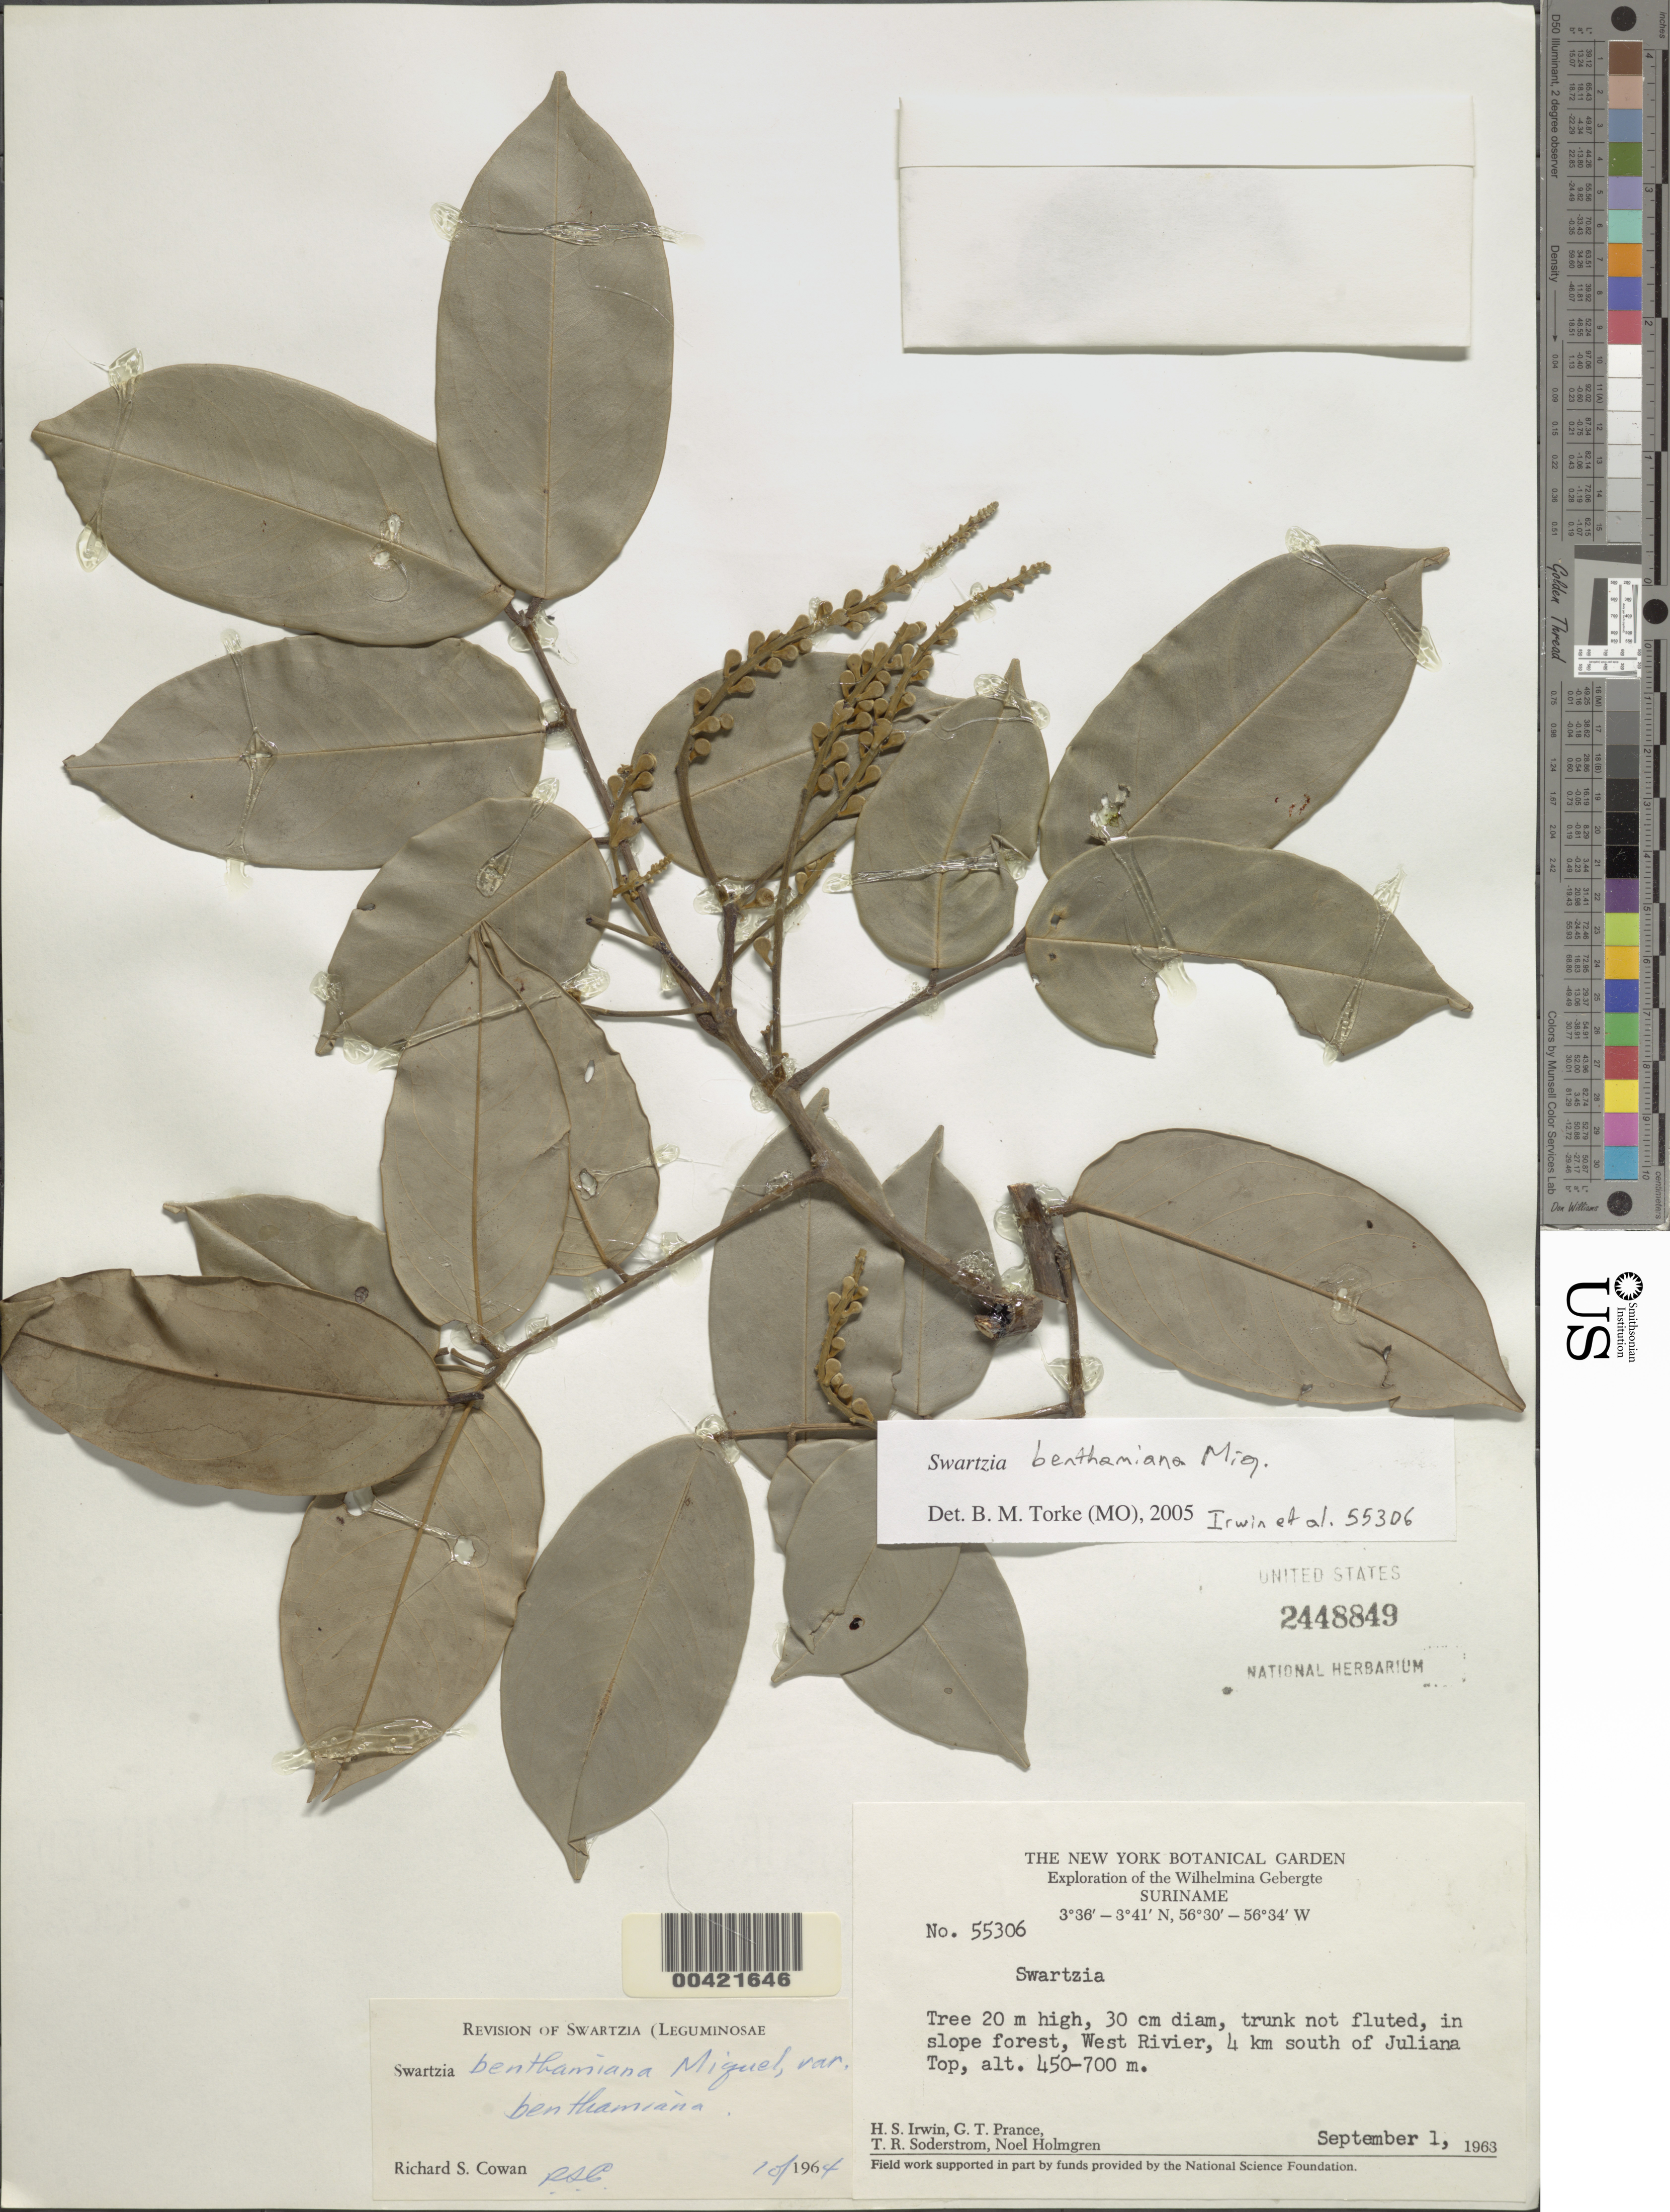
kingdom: Plantae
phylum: Tracheophyta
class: Magnoliopsida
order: Fabales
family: Fabaceae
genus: Swartzia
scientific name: Swartzia benthamiana var. benthamiana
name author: Miq.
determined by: Cowan, R. S.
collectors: H. Irwin, G. T. Prance, T. R. Soderstrom & N. H. Holmgren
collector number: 55306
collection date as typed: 01 Sep 1963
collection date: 1963-09-01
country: Suriname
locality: West river; 4 km s of juliana top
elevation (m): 450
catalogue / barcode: US 2448849